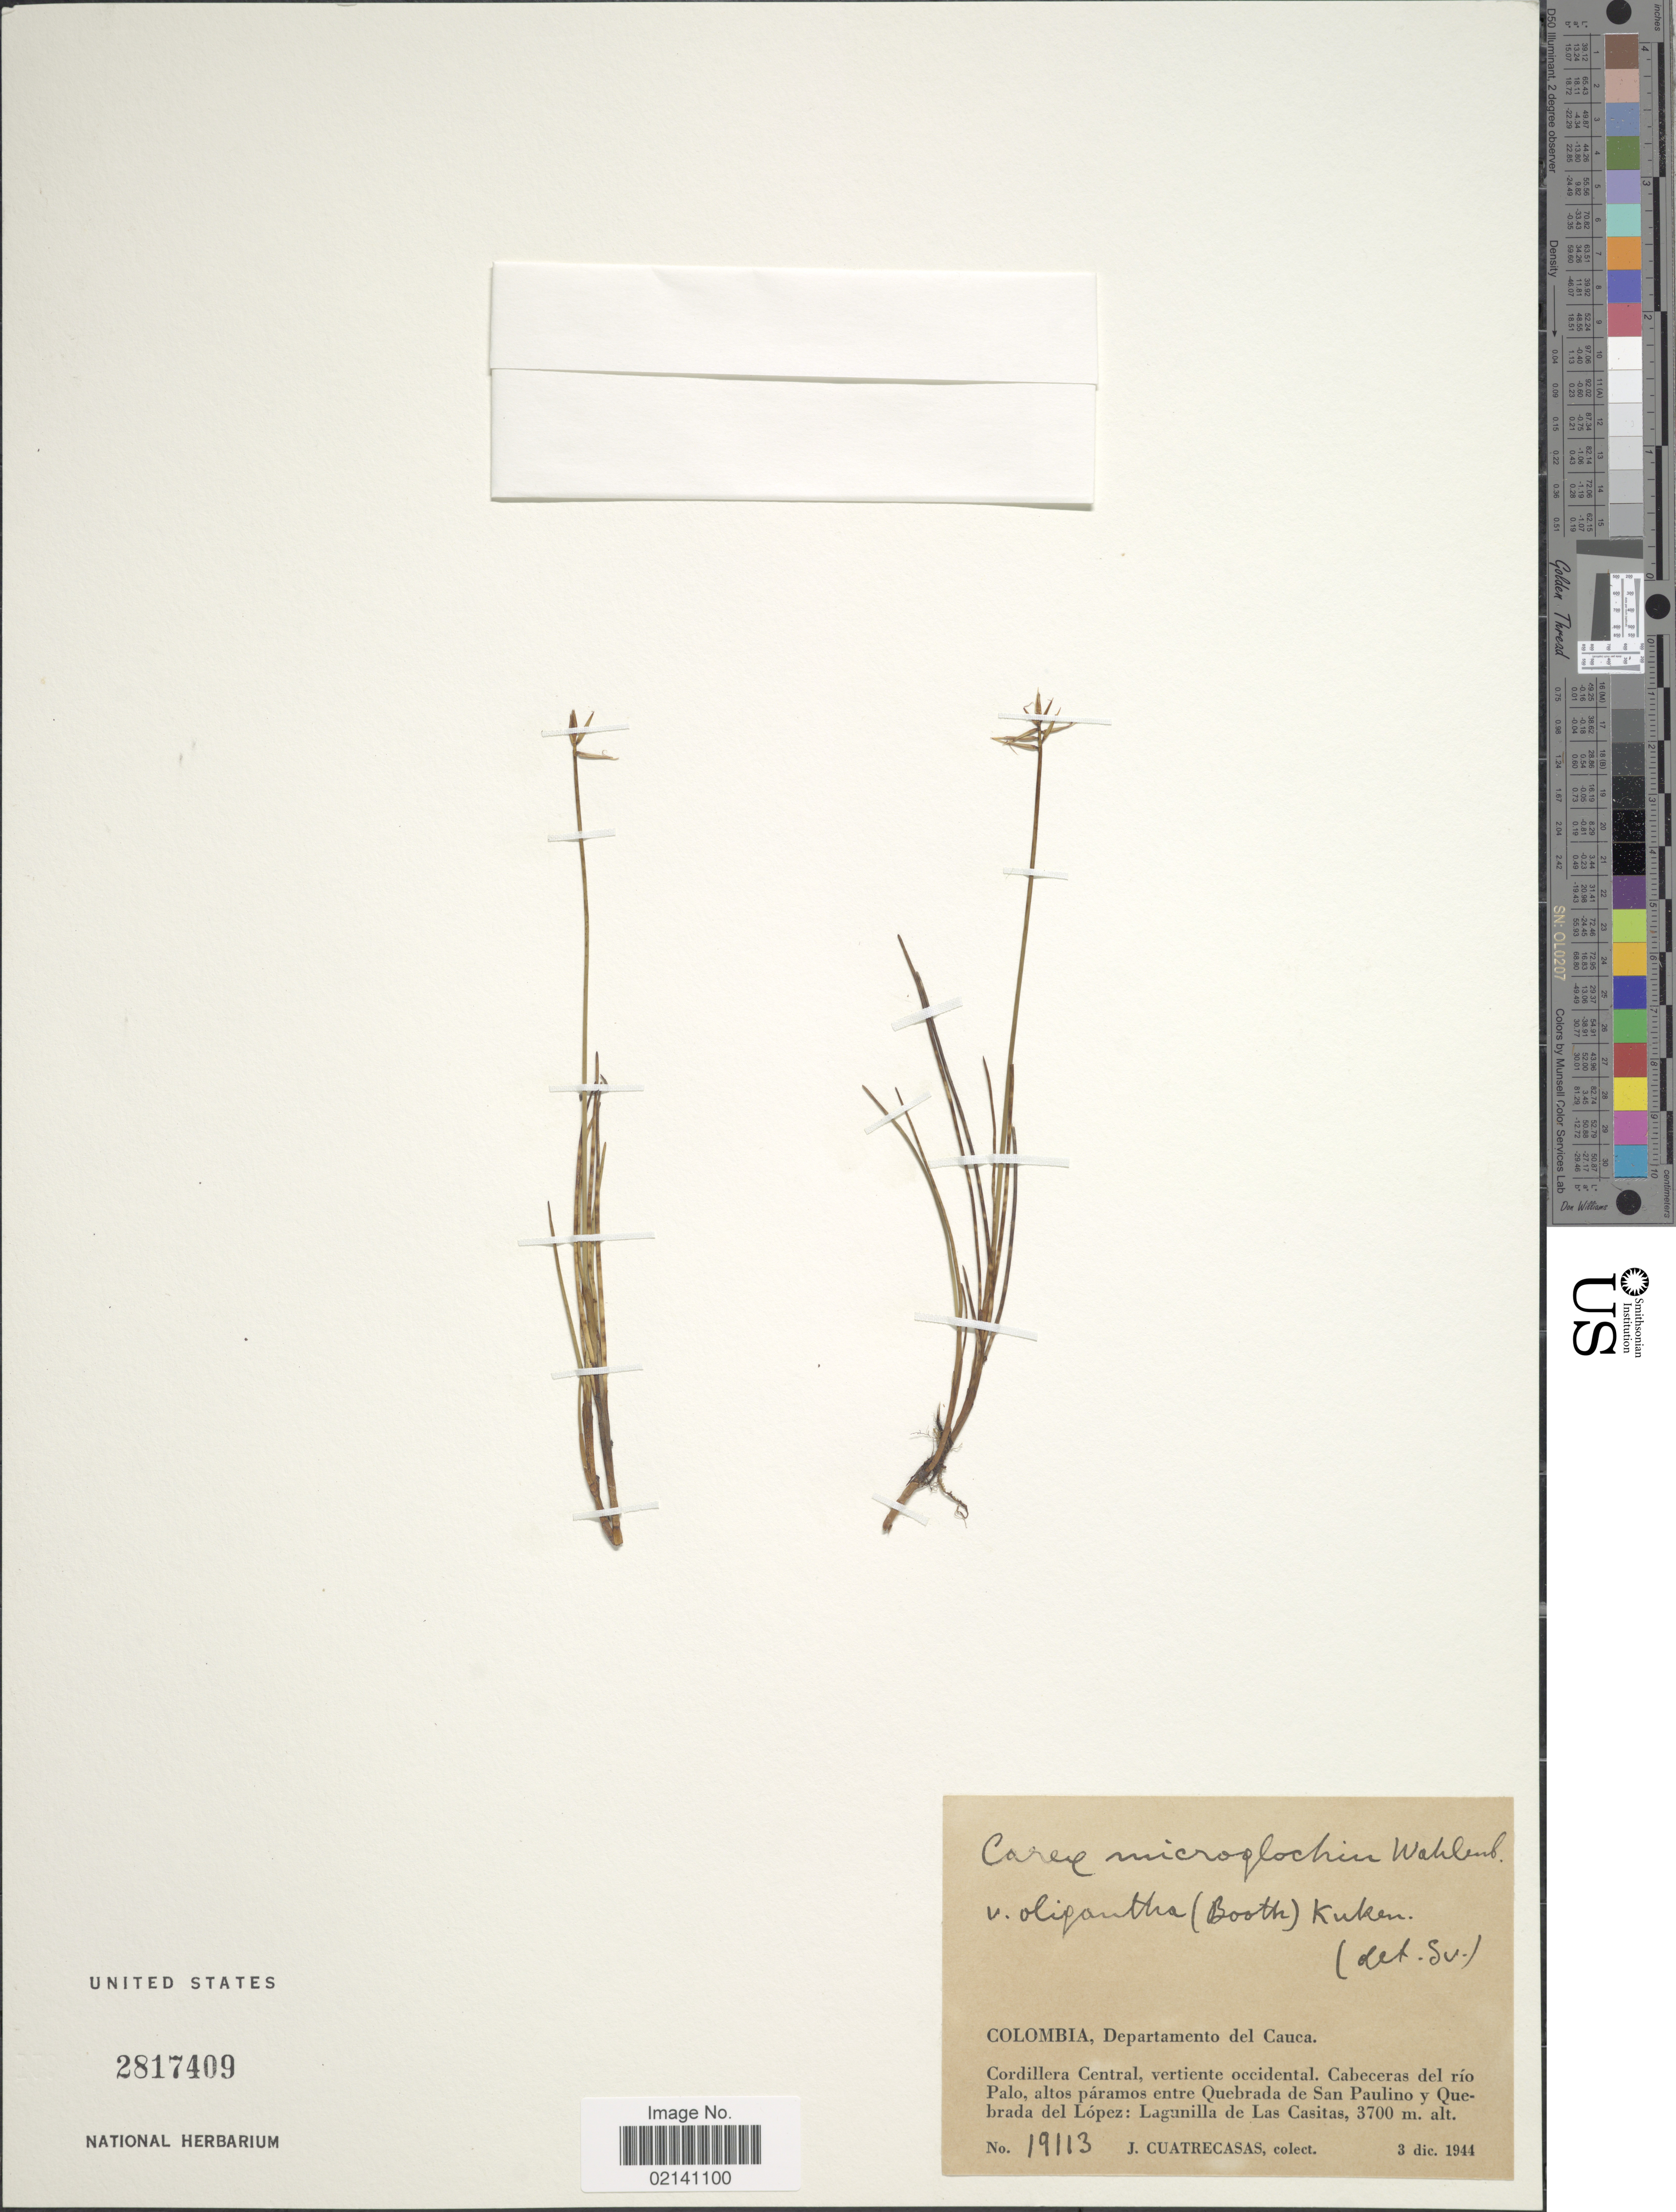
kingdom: Plantae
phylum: Tracheophyta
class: Liliopsida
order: Poales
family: Cyperaceae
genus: Carex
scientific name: Carex camptoglochin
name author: V.I. Krecz.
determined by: Jimnéz-Mejias, Pedro, (UPOS), Universidad Pablo de Olavide (SPAIN)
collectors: J. Cuatrecasas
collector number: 19113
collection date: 1944-12-03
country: Colombia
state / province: Cauca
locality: Colombia, Departamento del Cauca, Cordillera Central, vertiente occidental, Cabeceras del rio Palo, altos paramos entre Quebrada de San Paulino y Quebrada del Lopez, Lagunilla de Las Casitas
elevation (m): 3700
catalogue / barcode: US 2817409